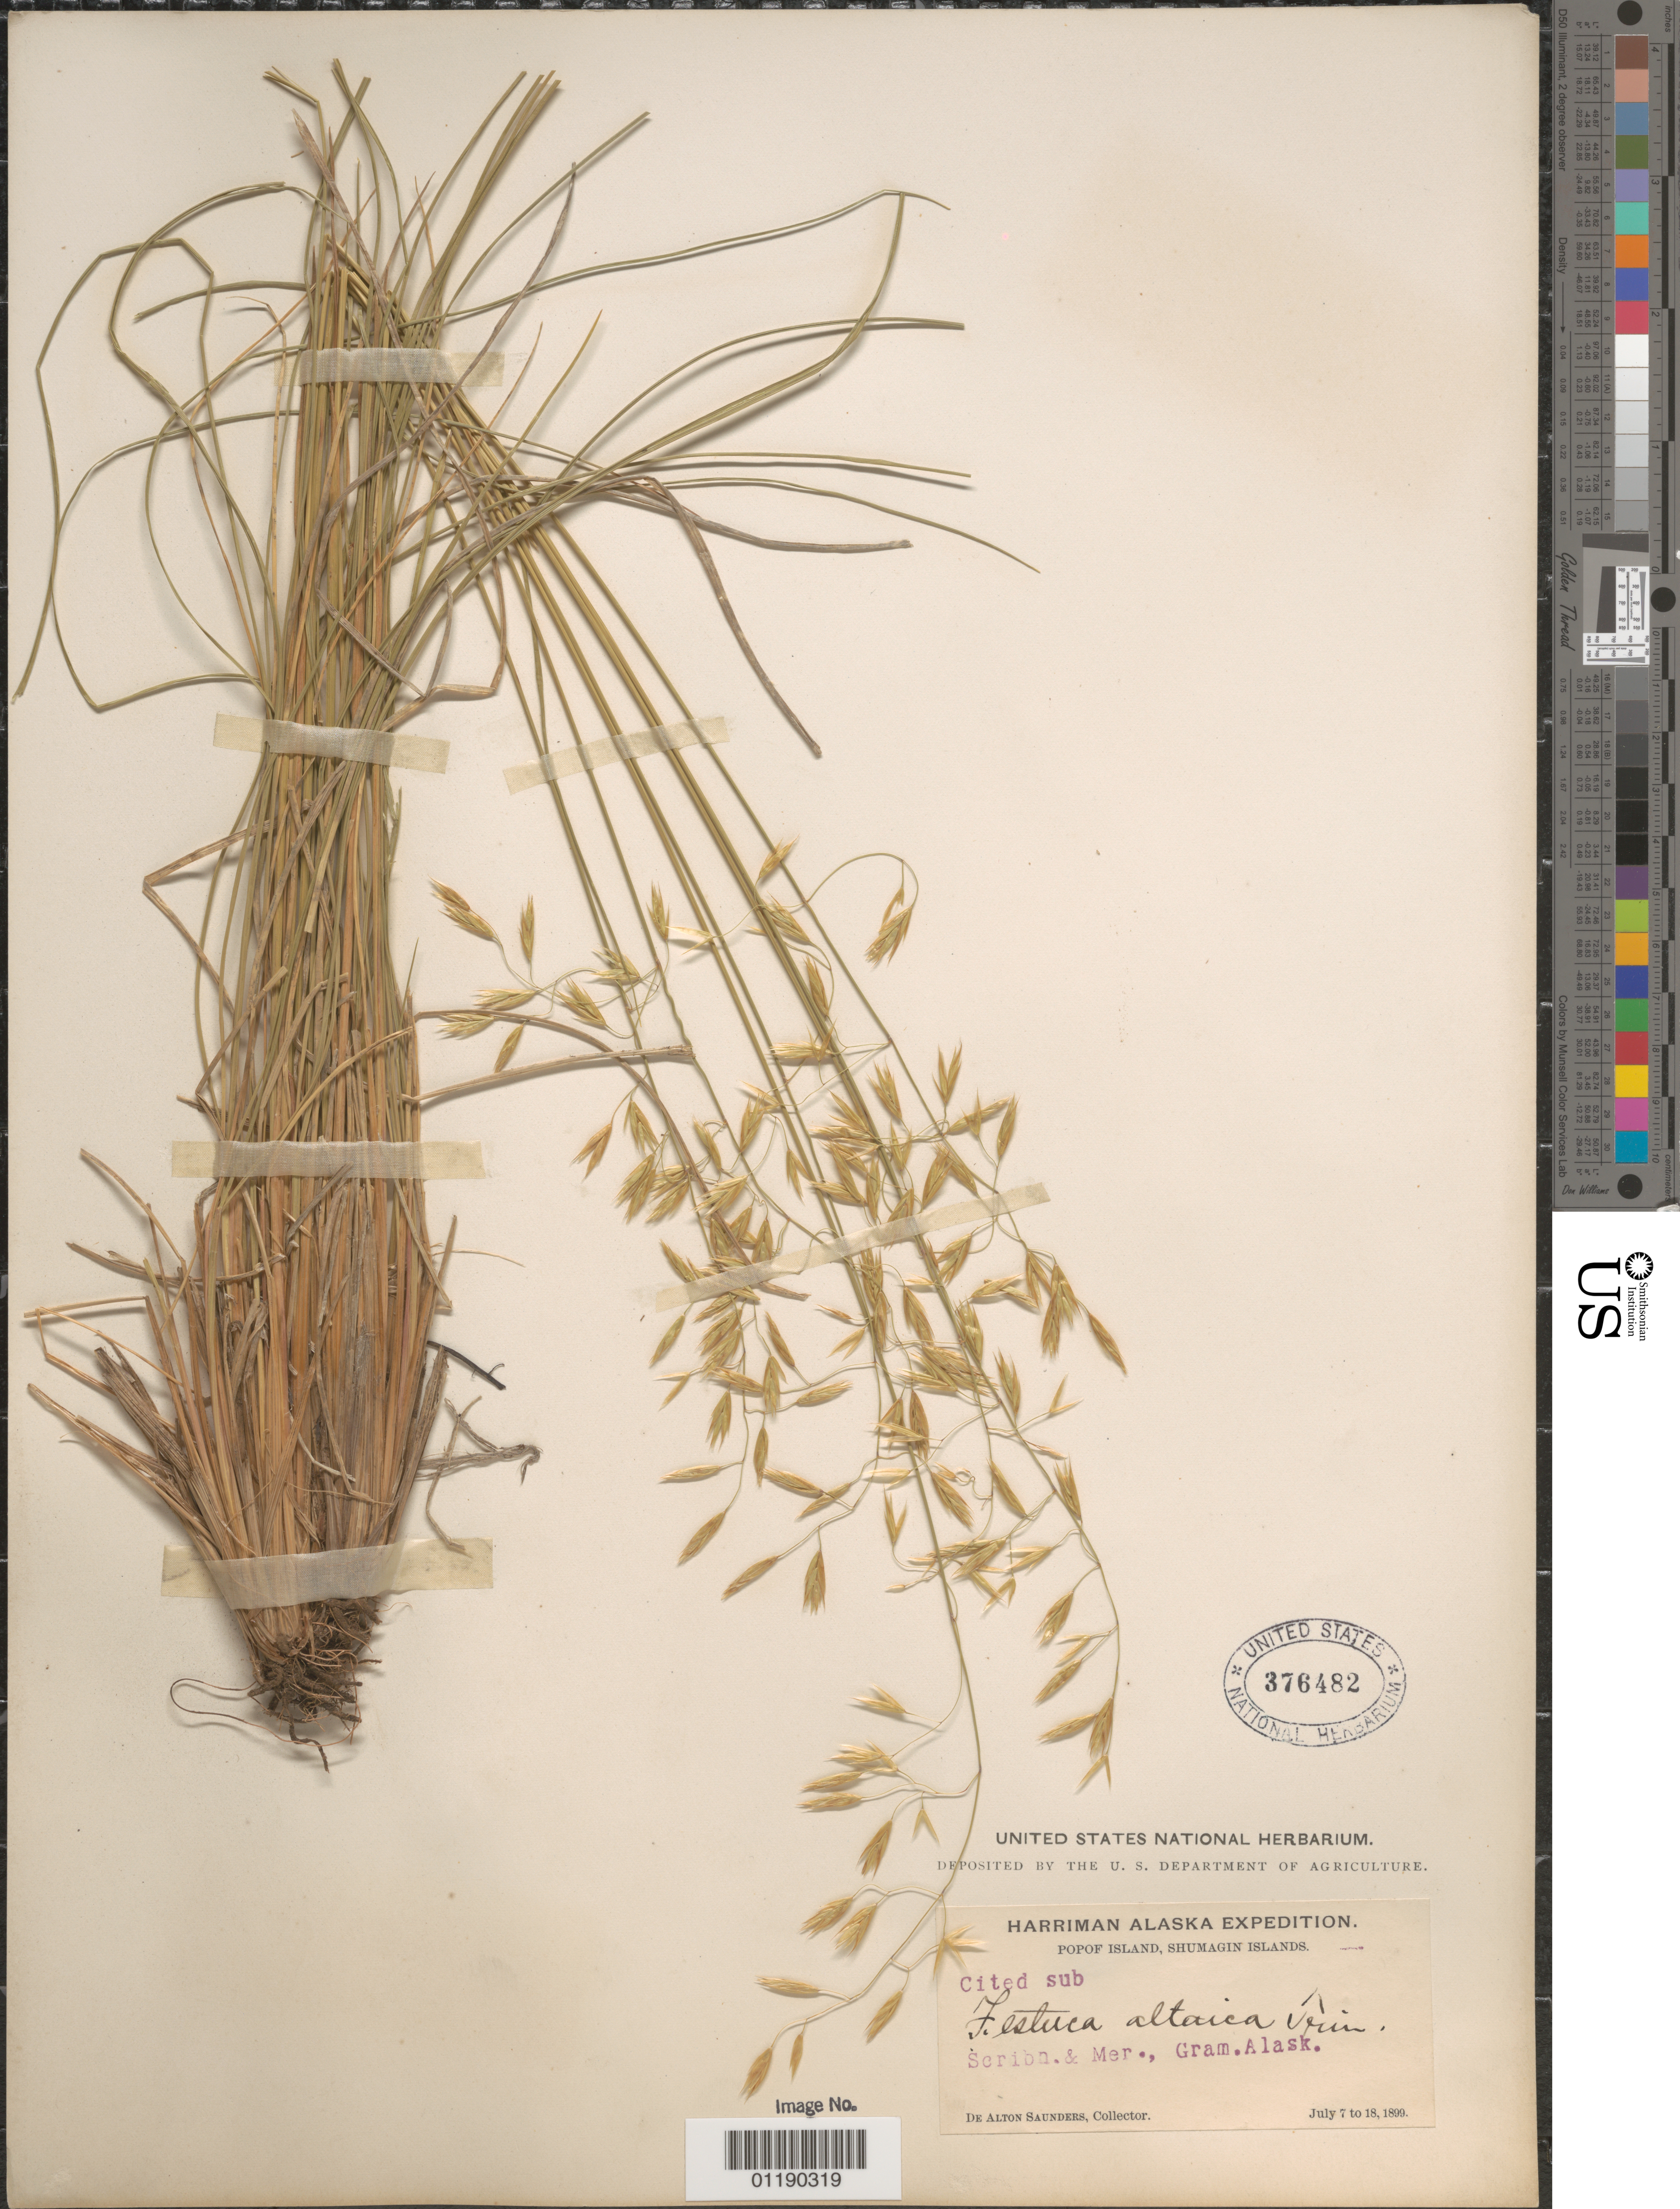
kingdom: Plantae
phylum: Tracheophyta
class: Liliopsida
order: Poales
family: Poaceae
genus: Festuca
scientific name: Festuca altaica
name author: Trin.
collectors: D. A. Saunders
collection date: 1899-07-07/1899-07-18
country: United States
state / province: Alaska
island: Popof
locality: Popof Island, Shumagin Islands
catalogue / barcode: US 376482